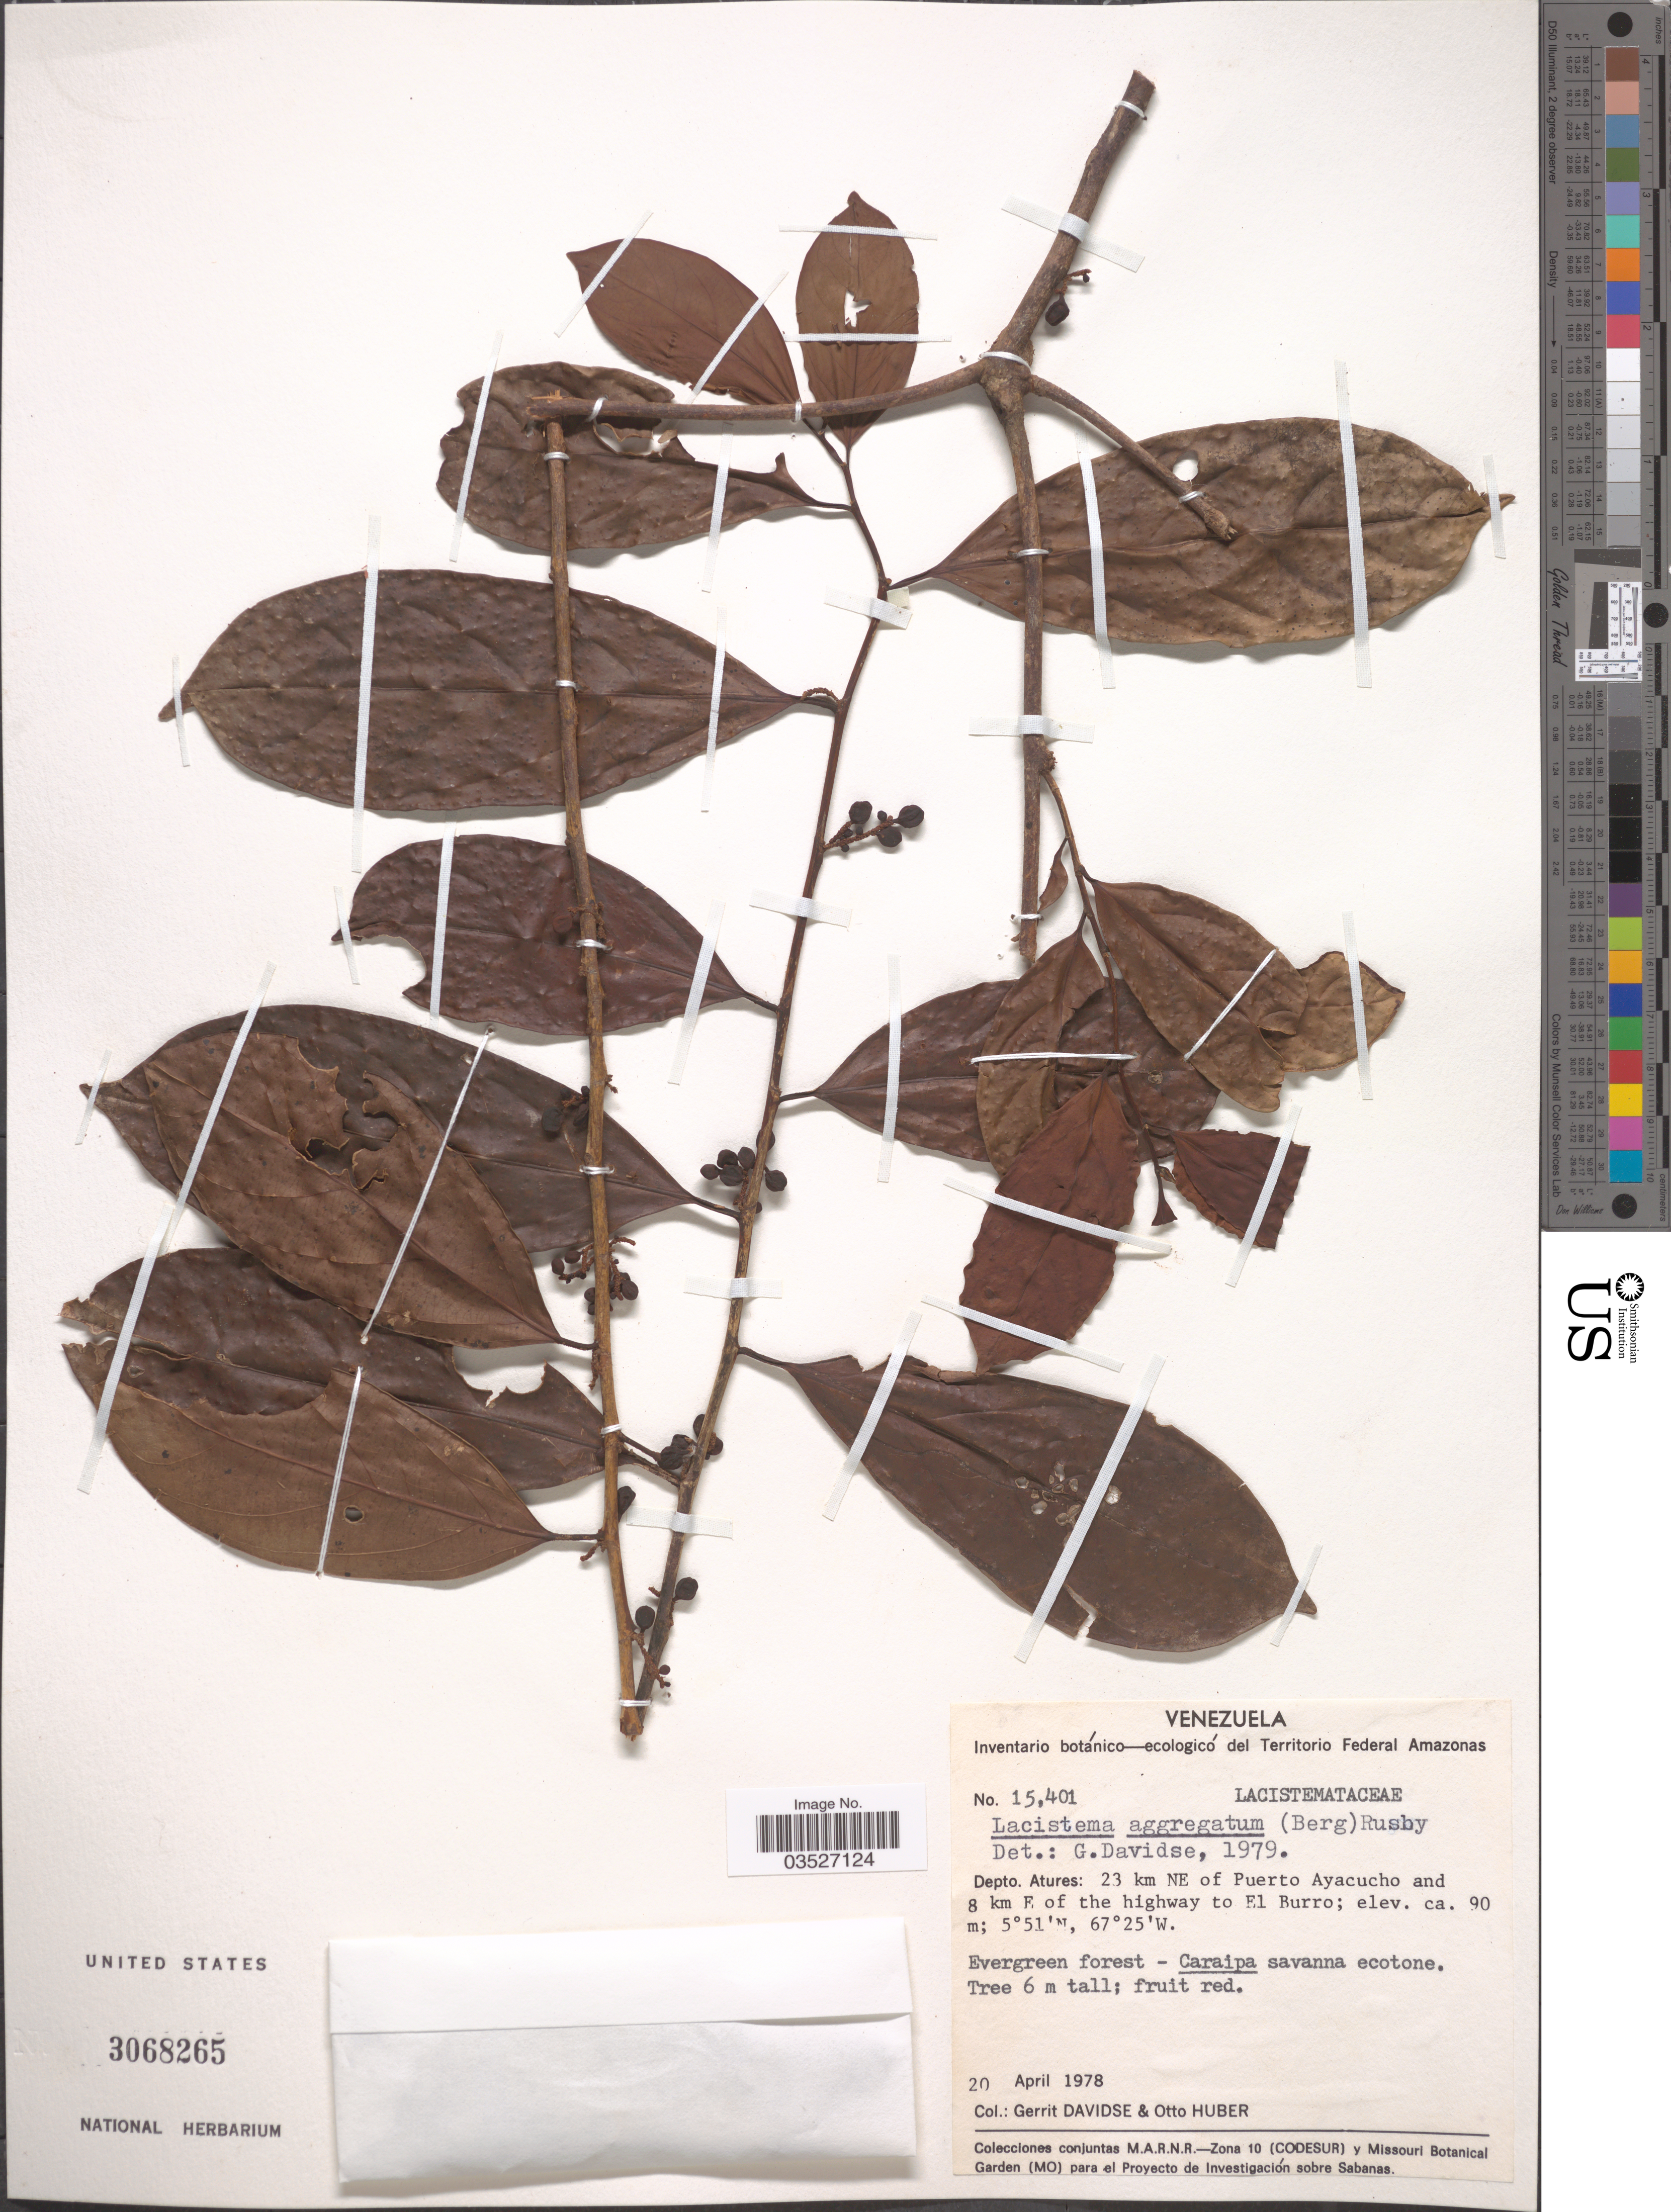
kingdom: Plantae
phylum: Tracheophyta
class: Magnoliopsida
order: Malpighiales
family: Lacistemataceae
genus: Lacistema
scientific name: Lacistema aggregatum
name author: (P.J. Bergius) Rusby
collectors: G. Davidse & O. Huber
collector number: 15401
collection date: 1978-04-20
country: Venezuela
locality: Depto. Atures: 23 km NE of Puerto Ayacucho and 8 km E of the highway to El Burro.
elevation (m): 90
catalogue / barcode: US 3068265